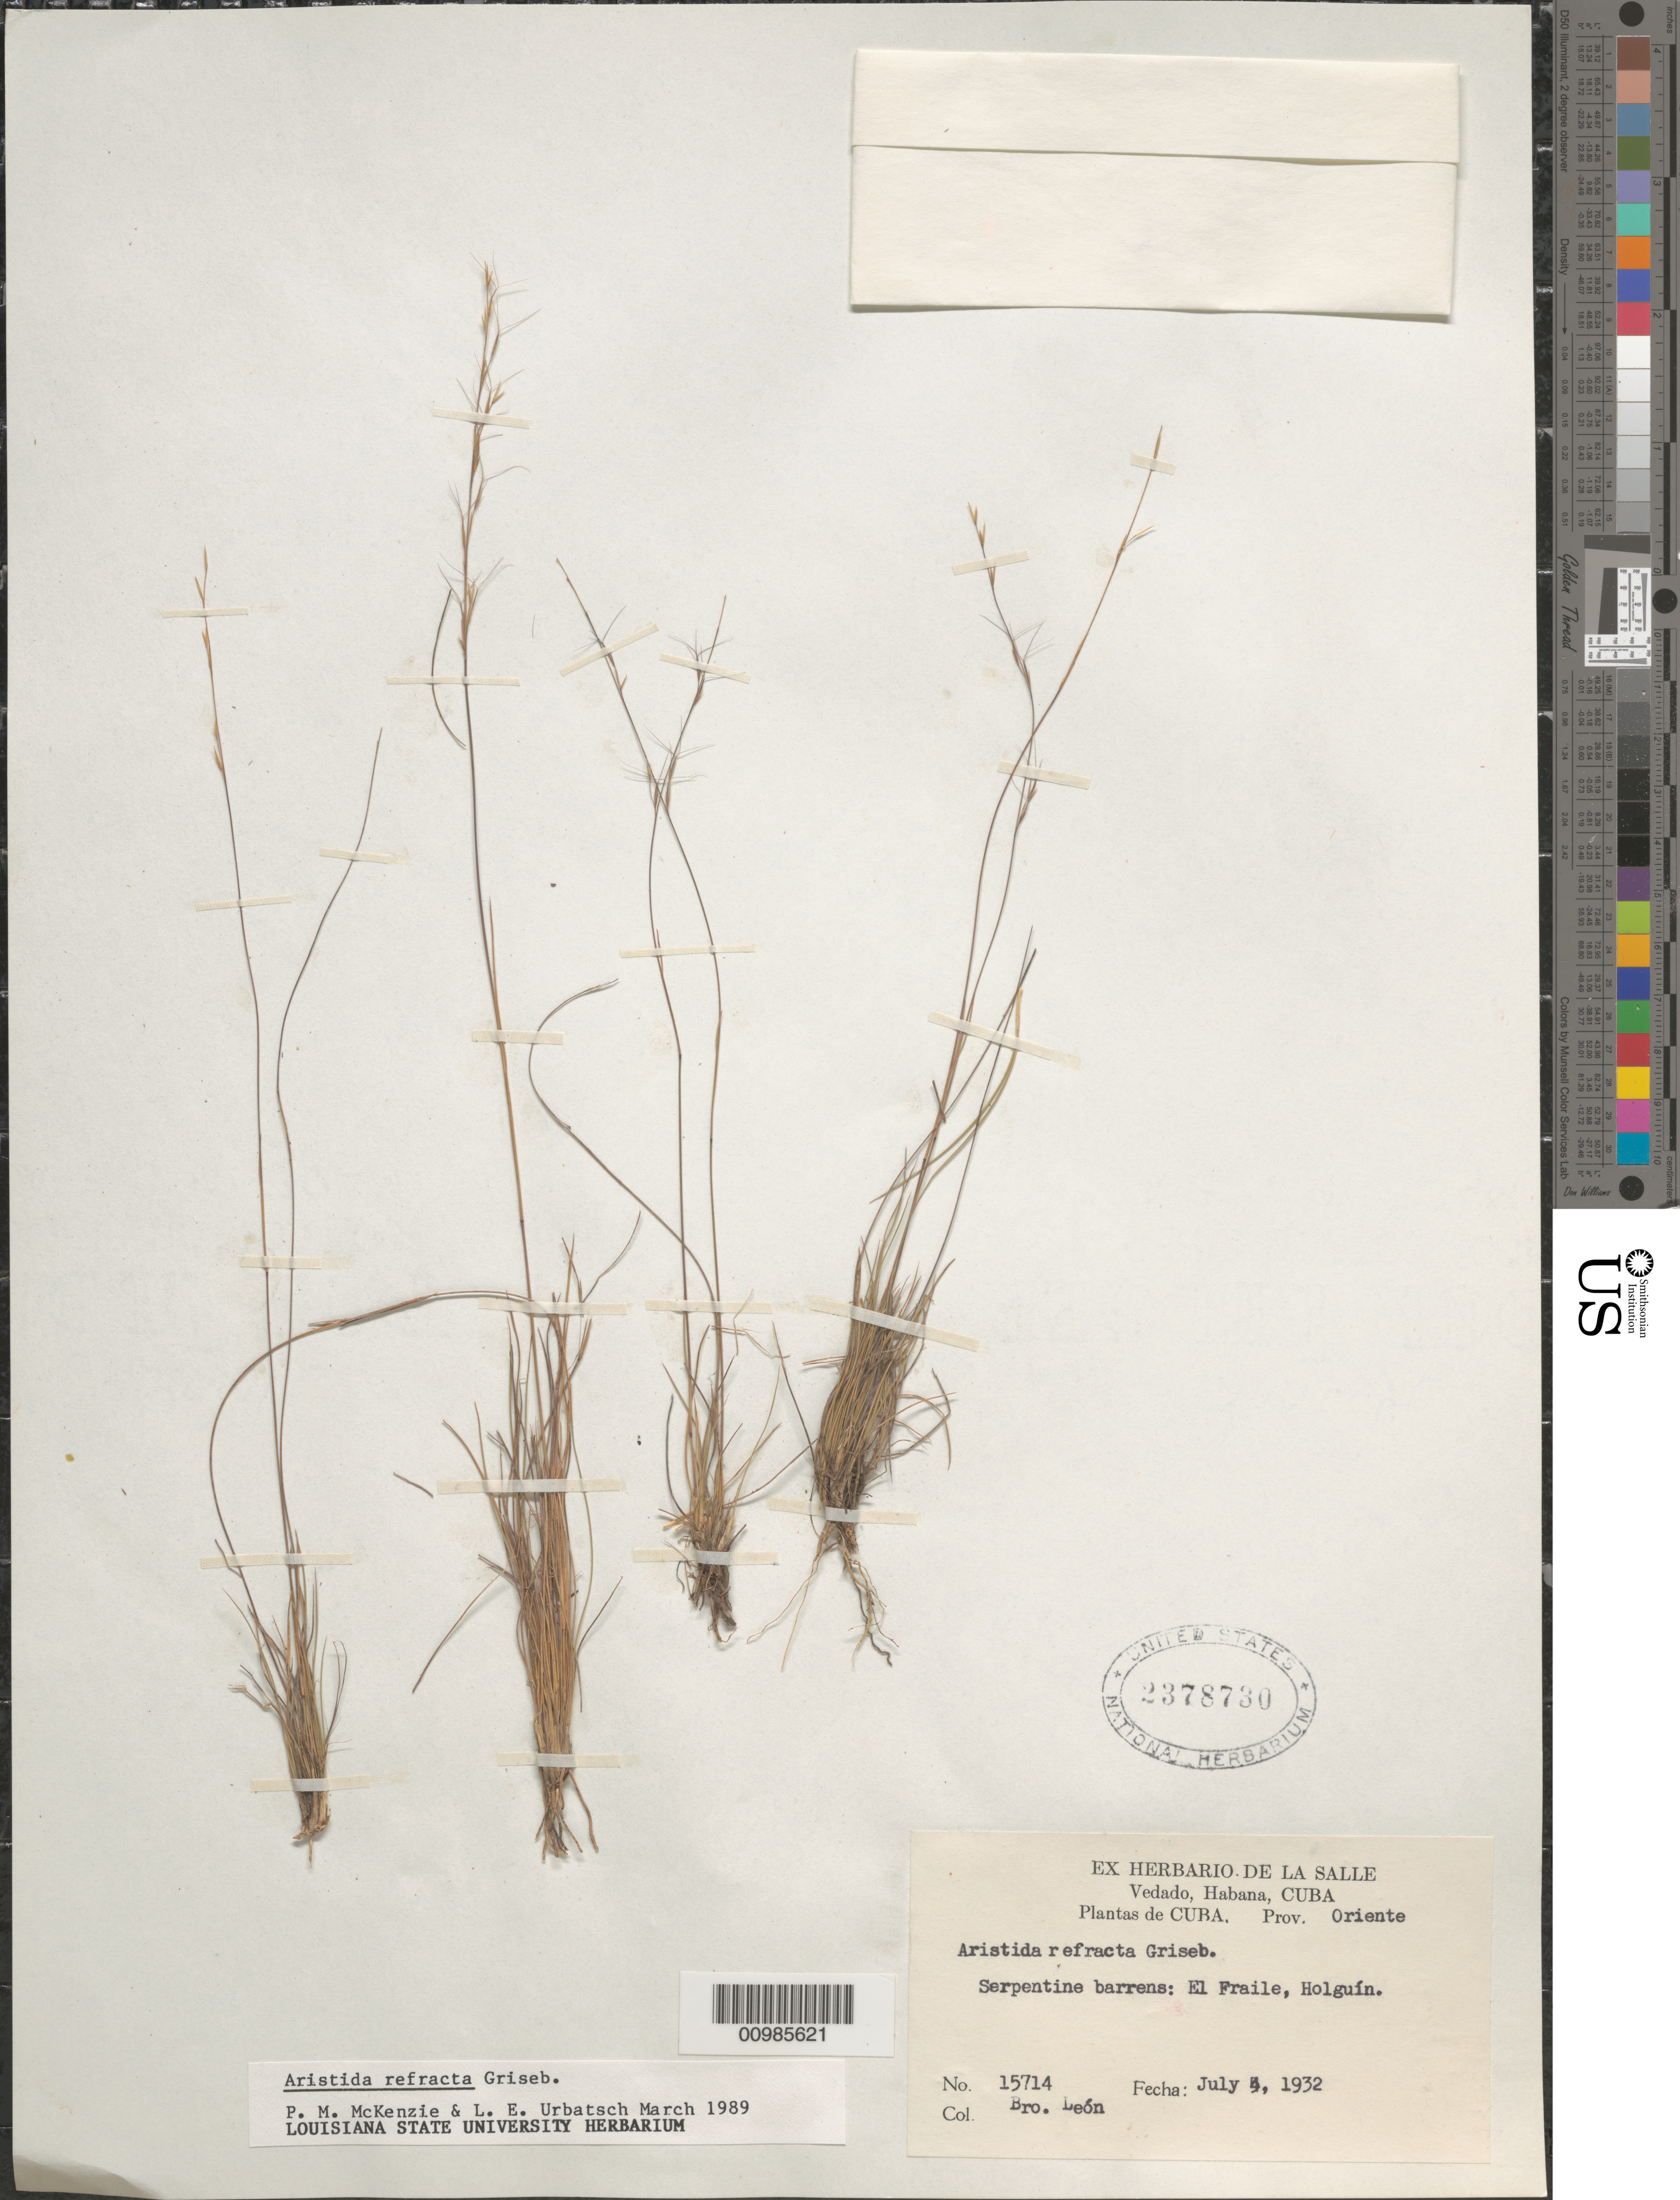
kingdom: Plantae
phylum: Tracheophyta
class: Liliopsida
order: Poales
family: Poaceae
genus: Aristida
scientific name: Aristida refracta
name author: Griseb.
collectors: Bro. León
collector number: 15714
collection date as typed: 04 Jul 1932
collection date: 1932-07-04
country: Cuba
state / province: Holguín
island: Cuba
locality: El Fraile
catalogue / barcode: US 2378730